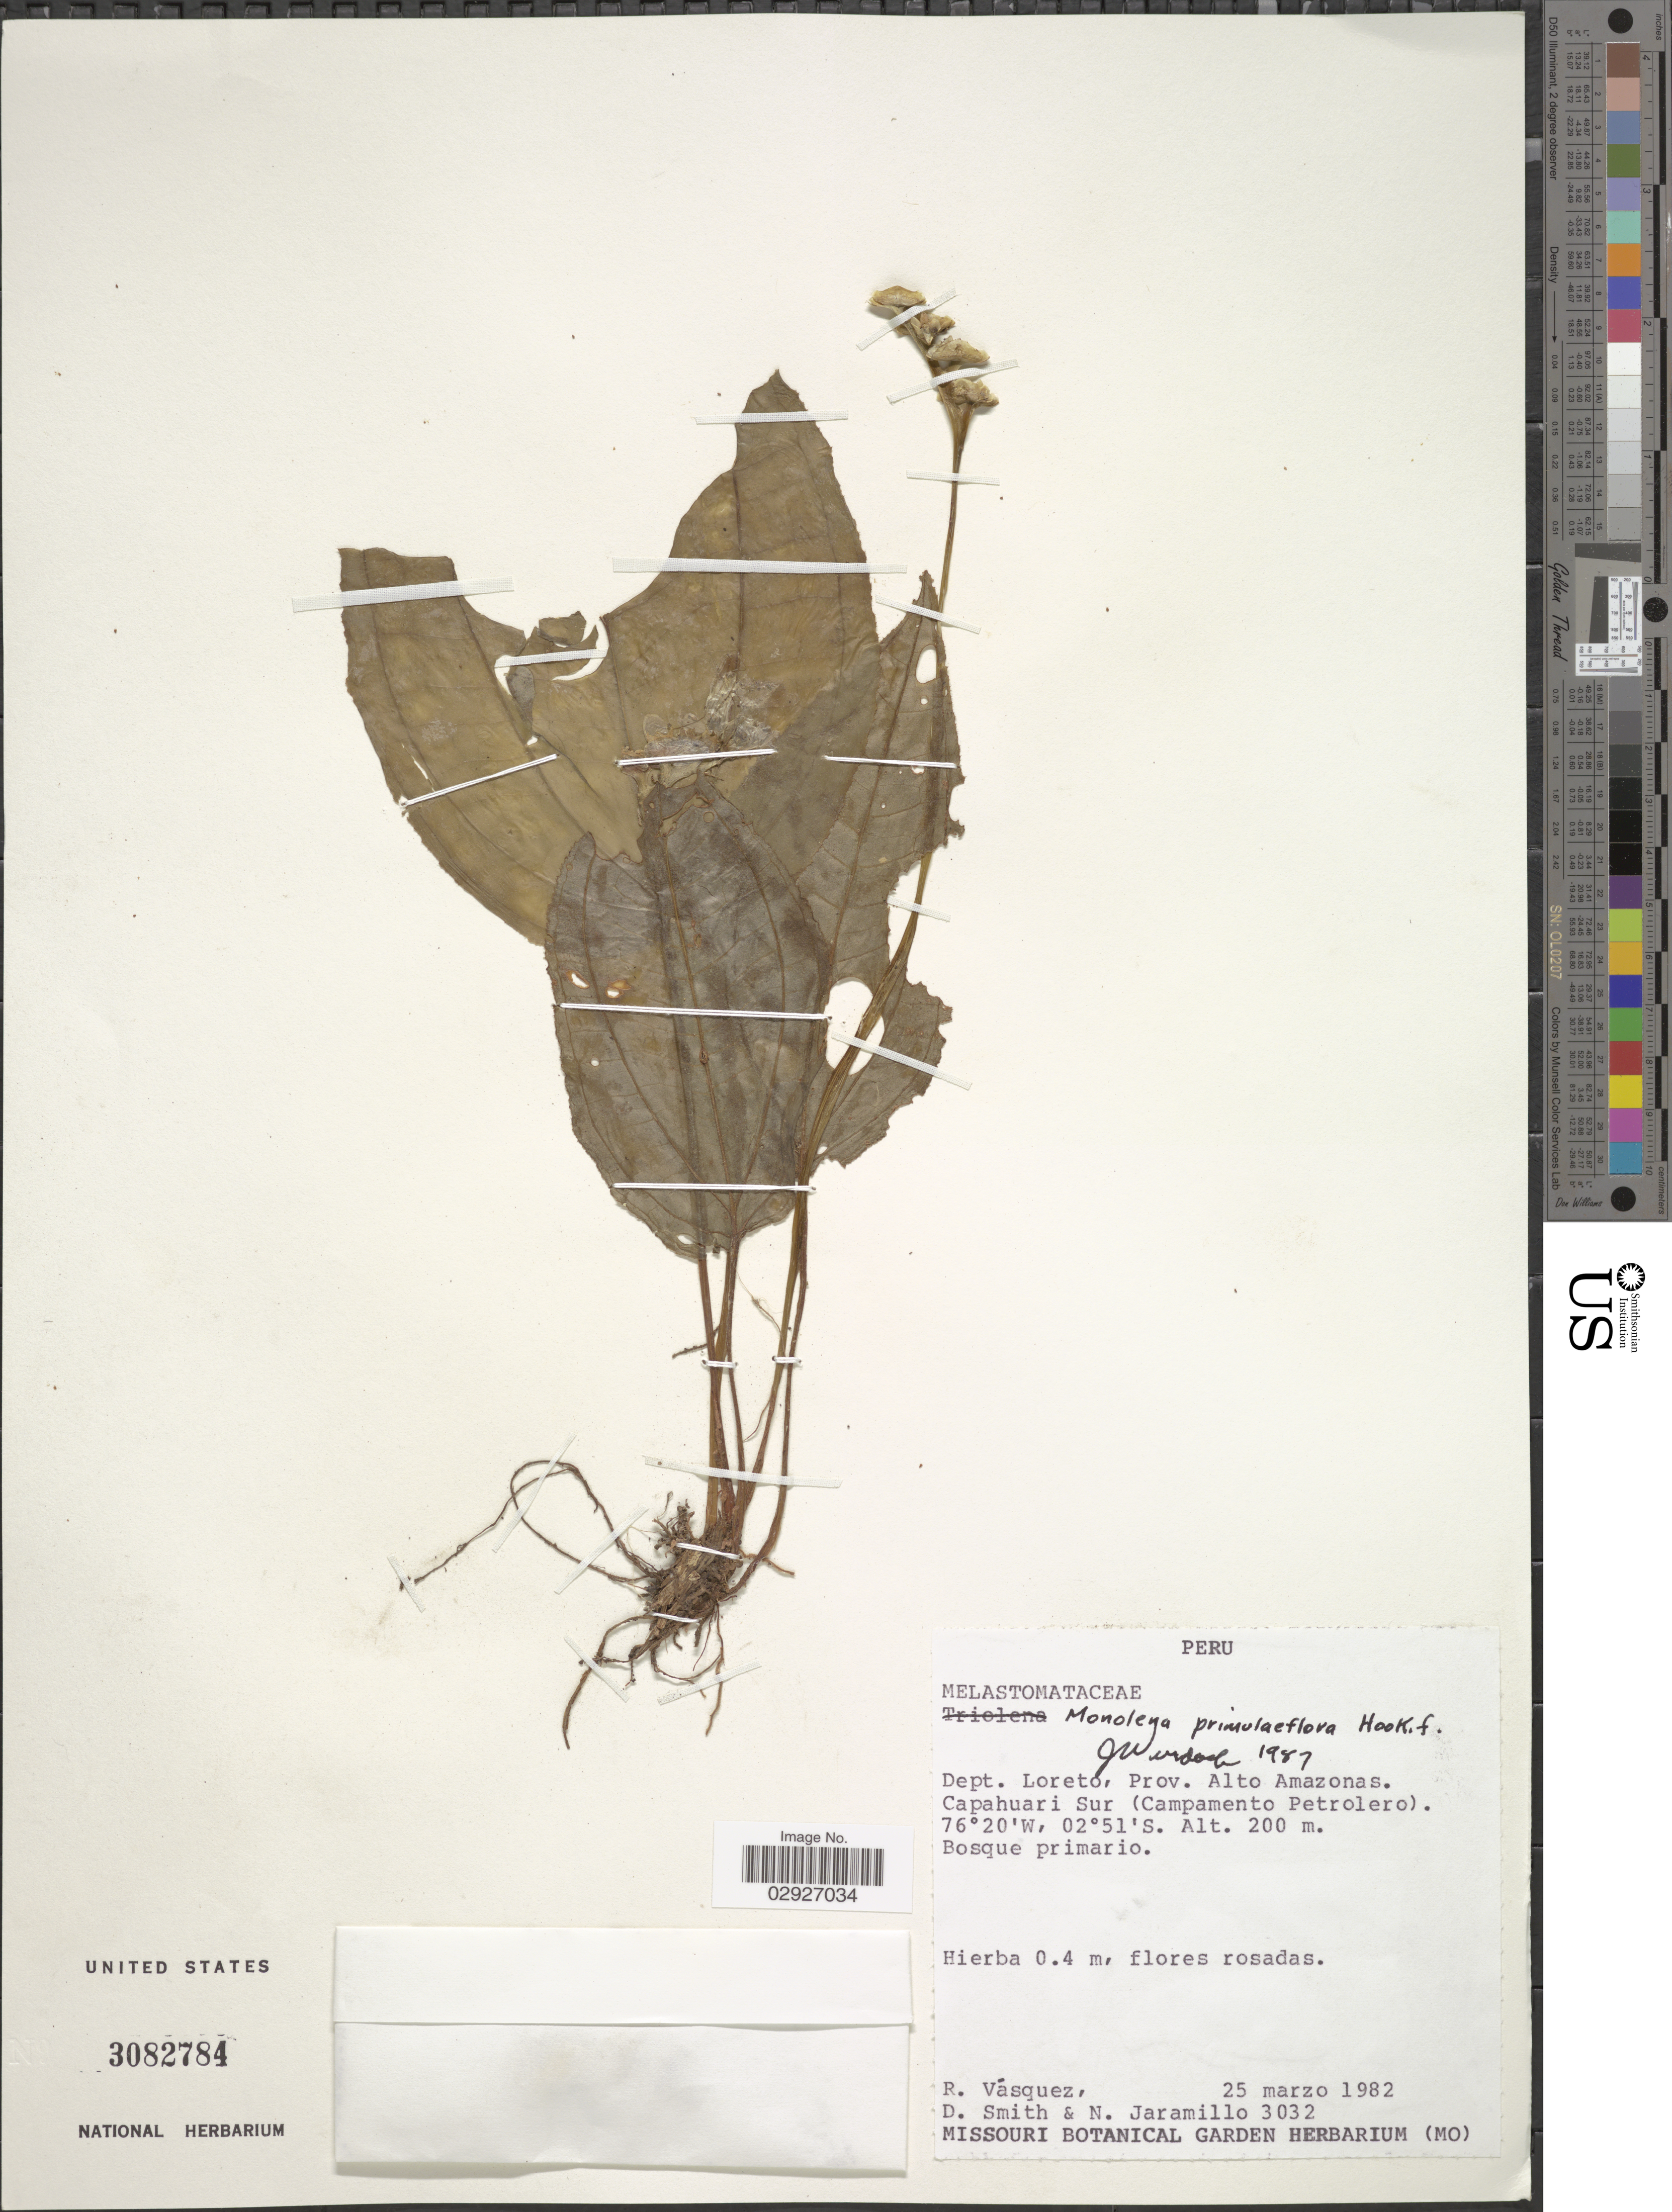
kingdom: Plantae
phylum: Tracheophyta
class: Magnoliopsida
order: Myrtales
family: Melastomataceae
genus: Monolena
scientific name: Monolena primuliflora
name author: Hook. f.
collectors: R. Vásquez, D. Smith & N. Jaramillo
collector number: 3032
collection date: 1982-03-25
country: Peru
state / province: Loreto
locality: Dept. Loreto, Prov. Alto Amazonas. Capahuari Sur (Campamento Petrolero).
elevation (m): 200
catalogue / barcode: US 3082784